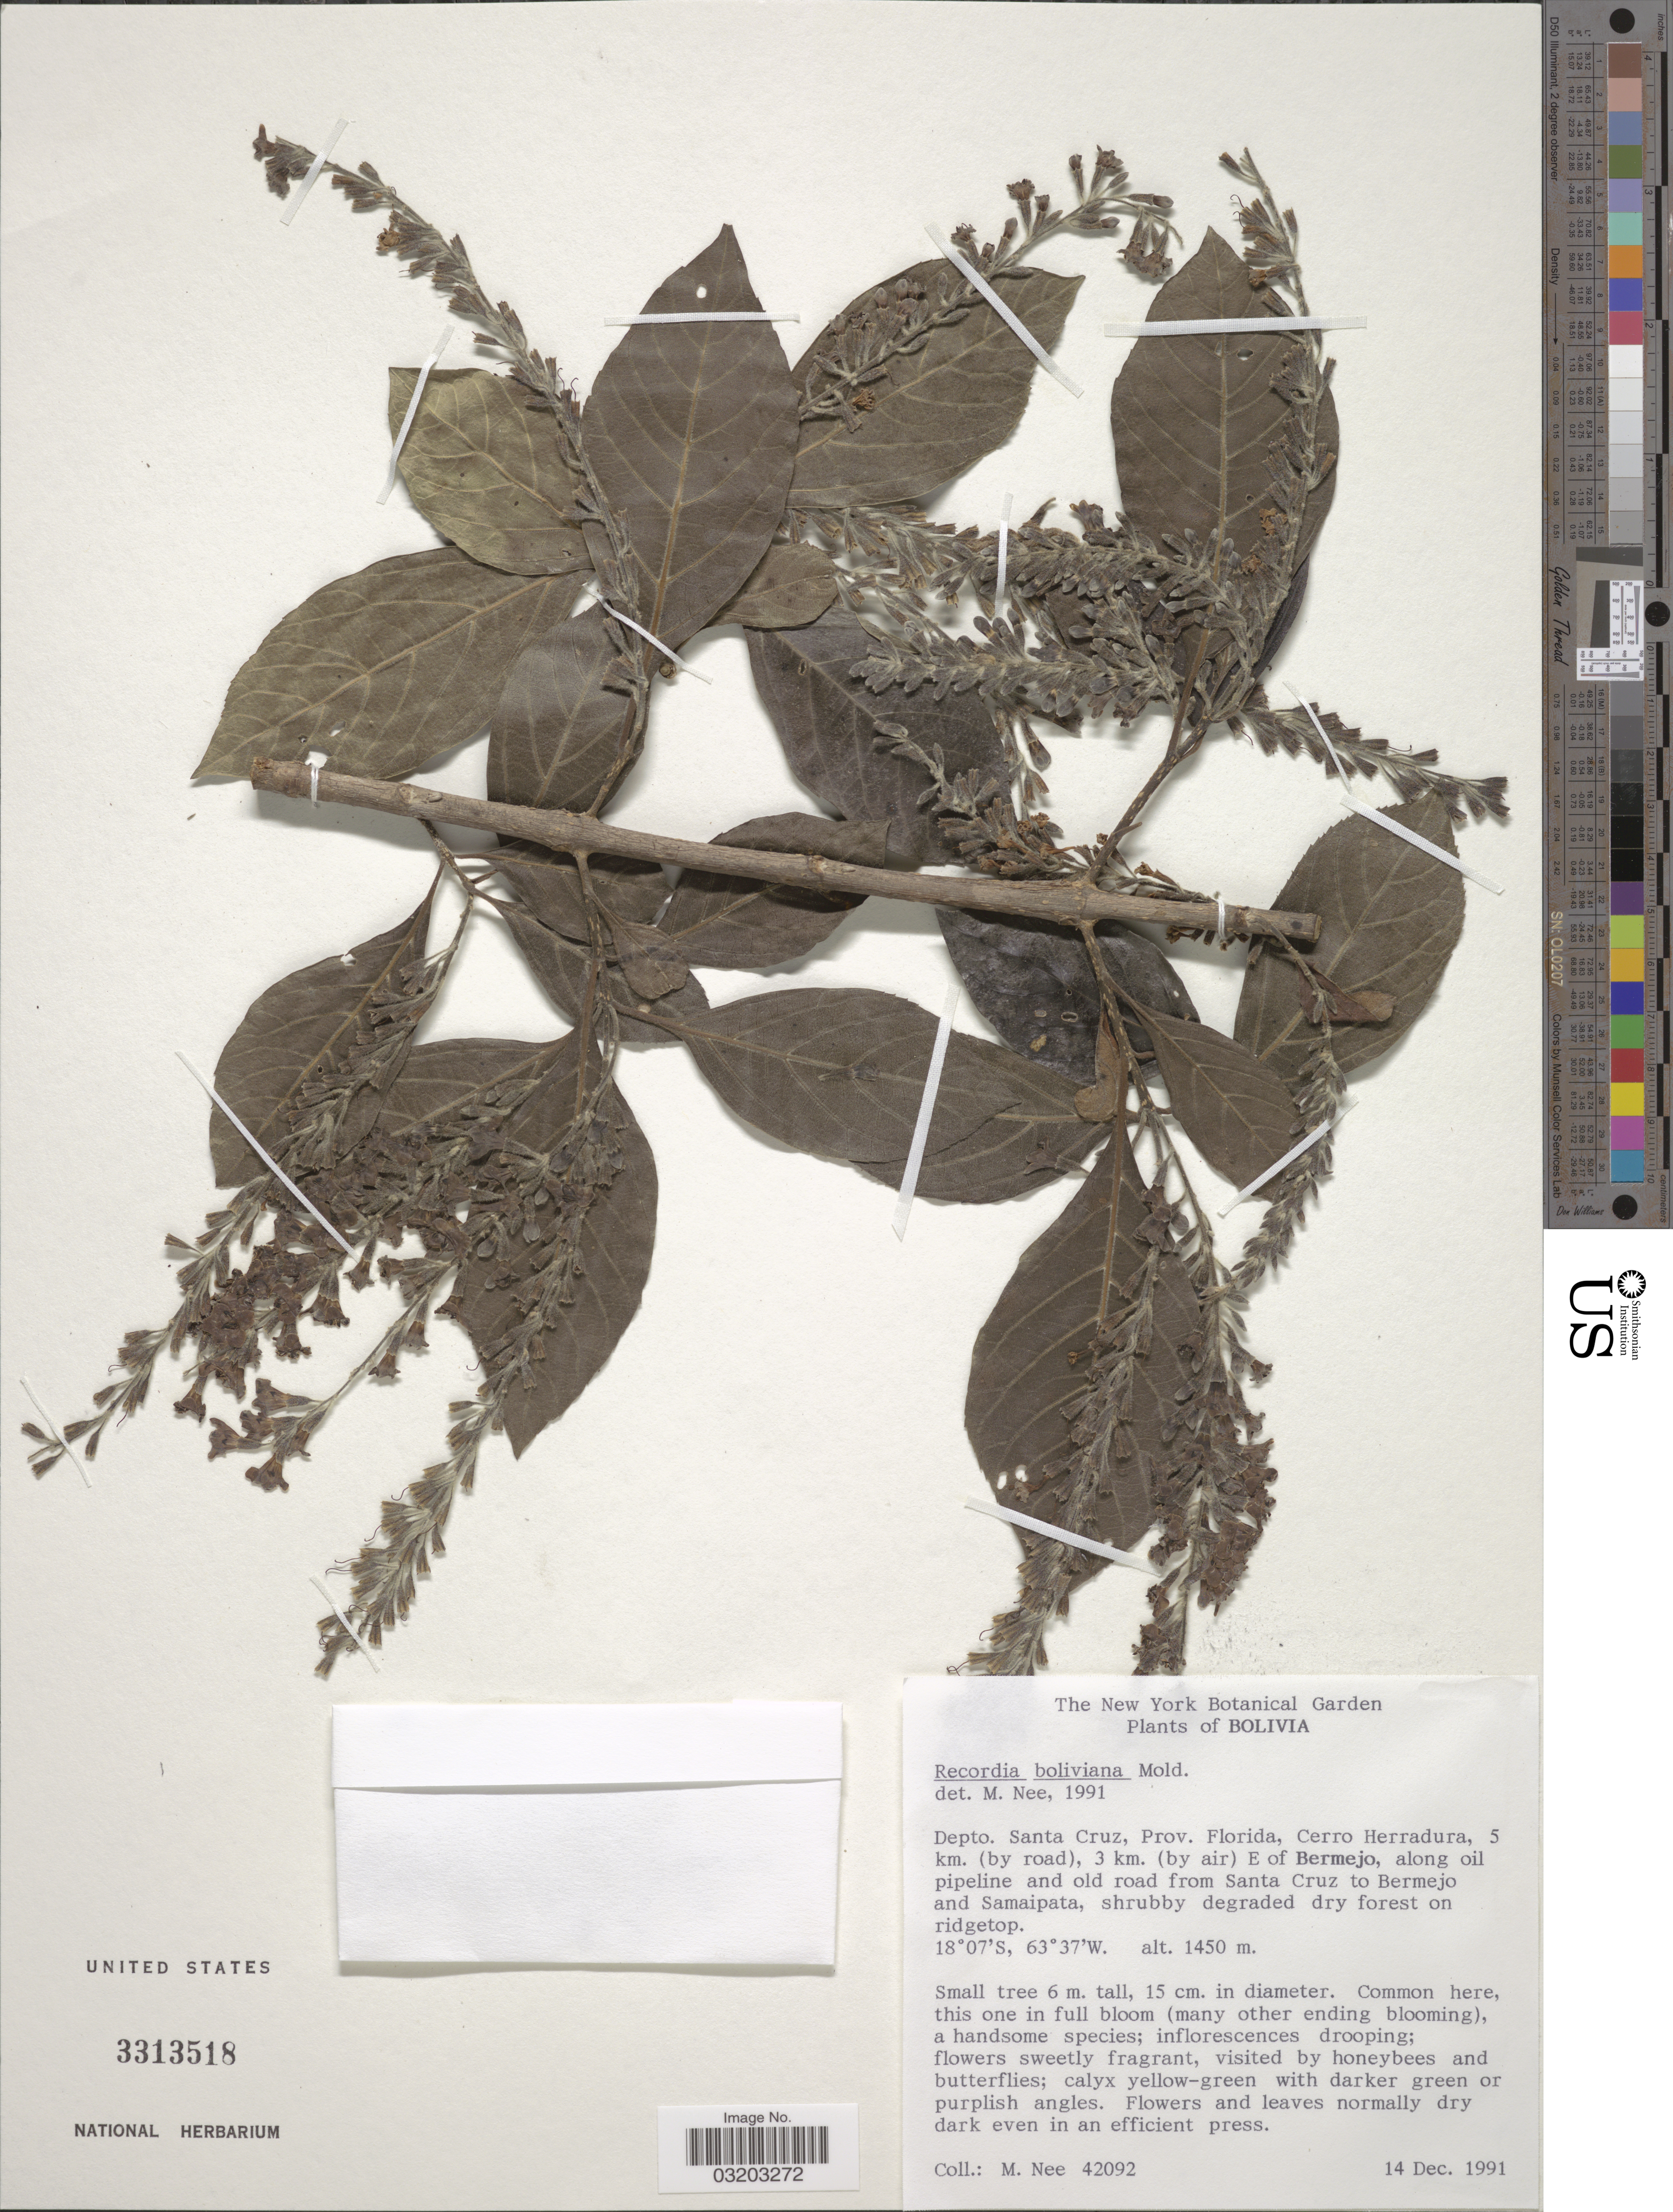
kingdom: Plantae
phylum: Tracheophyta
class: Magnoliopsida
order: Lamiales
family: Verbenaceae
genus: Recordia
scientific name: Recordia boliviana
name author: Moldenke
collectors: M. Nee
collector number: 42092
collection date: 1991-12-14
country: Bolivia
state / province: Santa Cruz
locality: Depto. Santa Cruz, Prov. Florida, Cerro Herradura, 5 km. (by road), 3 km. ( by air) E of Bermejo, along oil pipeline and old road from Santa Cruz to Bermejo and Samaipata.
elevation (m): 1450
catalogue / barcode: US 3313518